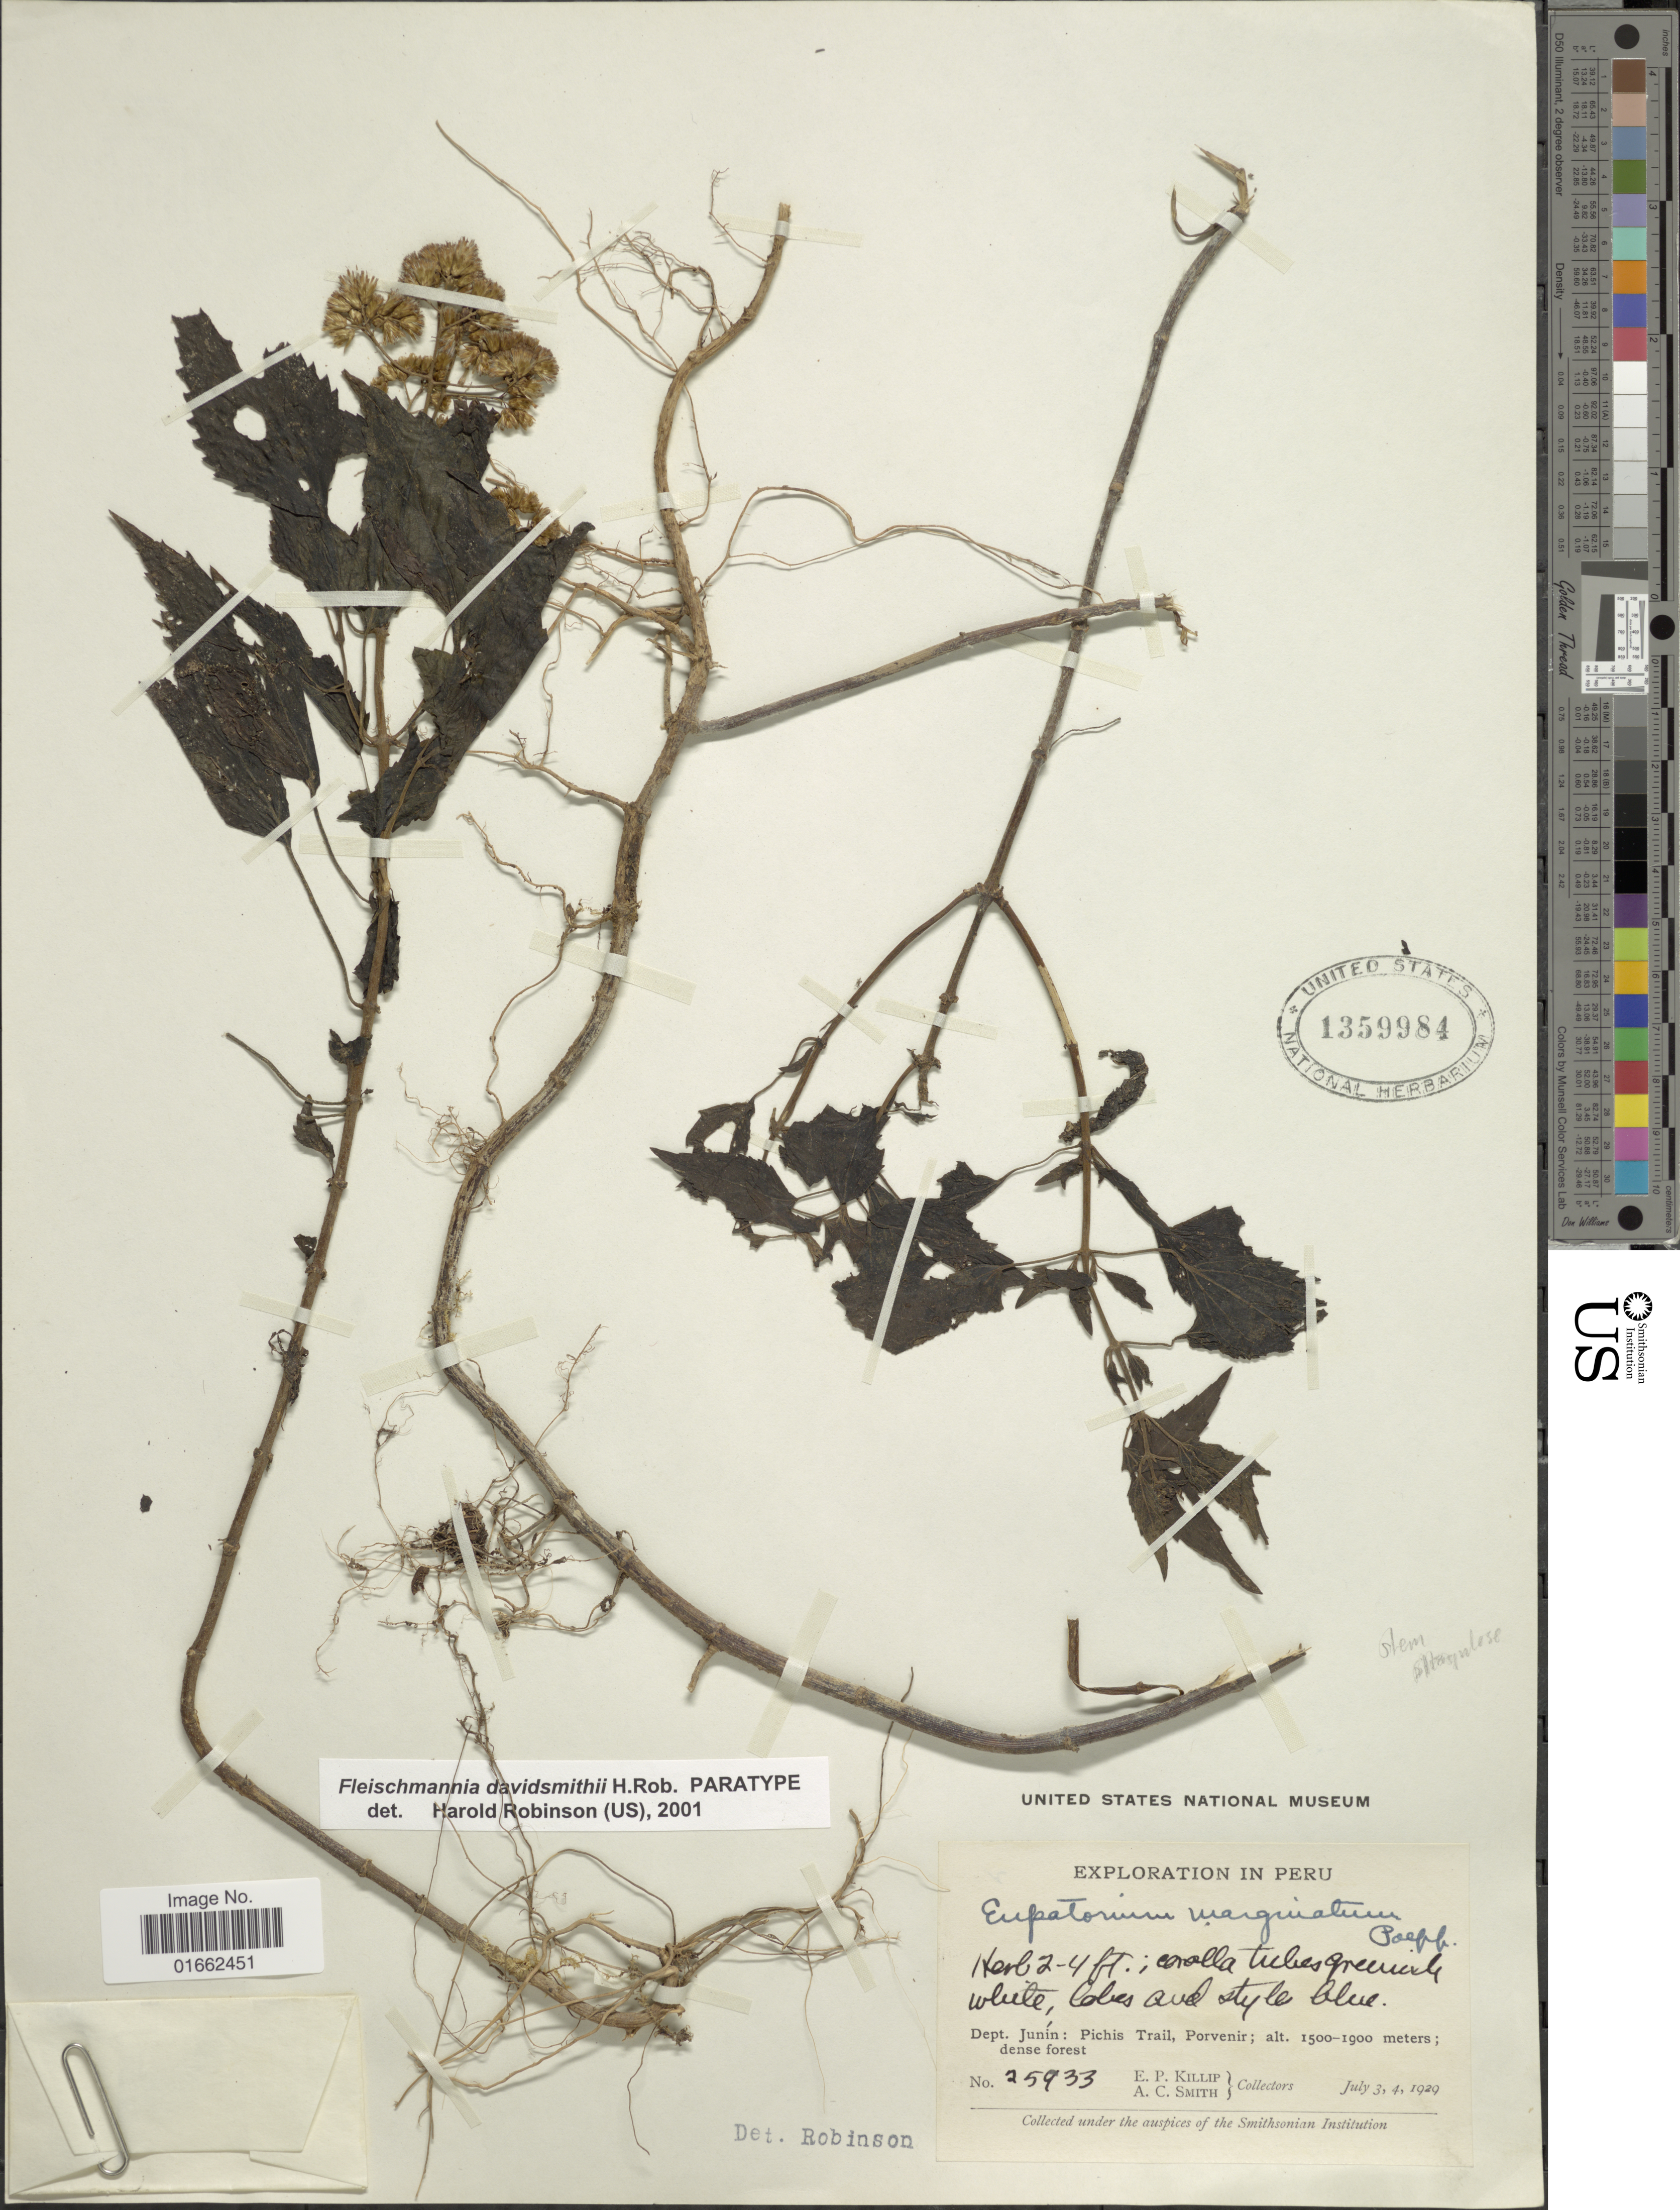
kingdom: Plantae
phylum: Tracheophyta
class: Magnoliopsida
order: Asterales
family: Asteraceae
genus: Fleischmannia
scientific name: Fleischmannia davidsmithii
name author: H. Rob.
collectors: E. P. Killip & A. C. Smith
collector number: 25933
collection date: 1929-07-03/1929-07-04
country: Peru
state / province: Junín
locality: Dept. Junín: Pichis Trail, Porvenir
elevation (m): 1500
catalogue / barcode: US 1359984